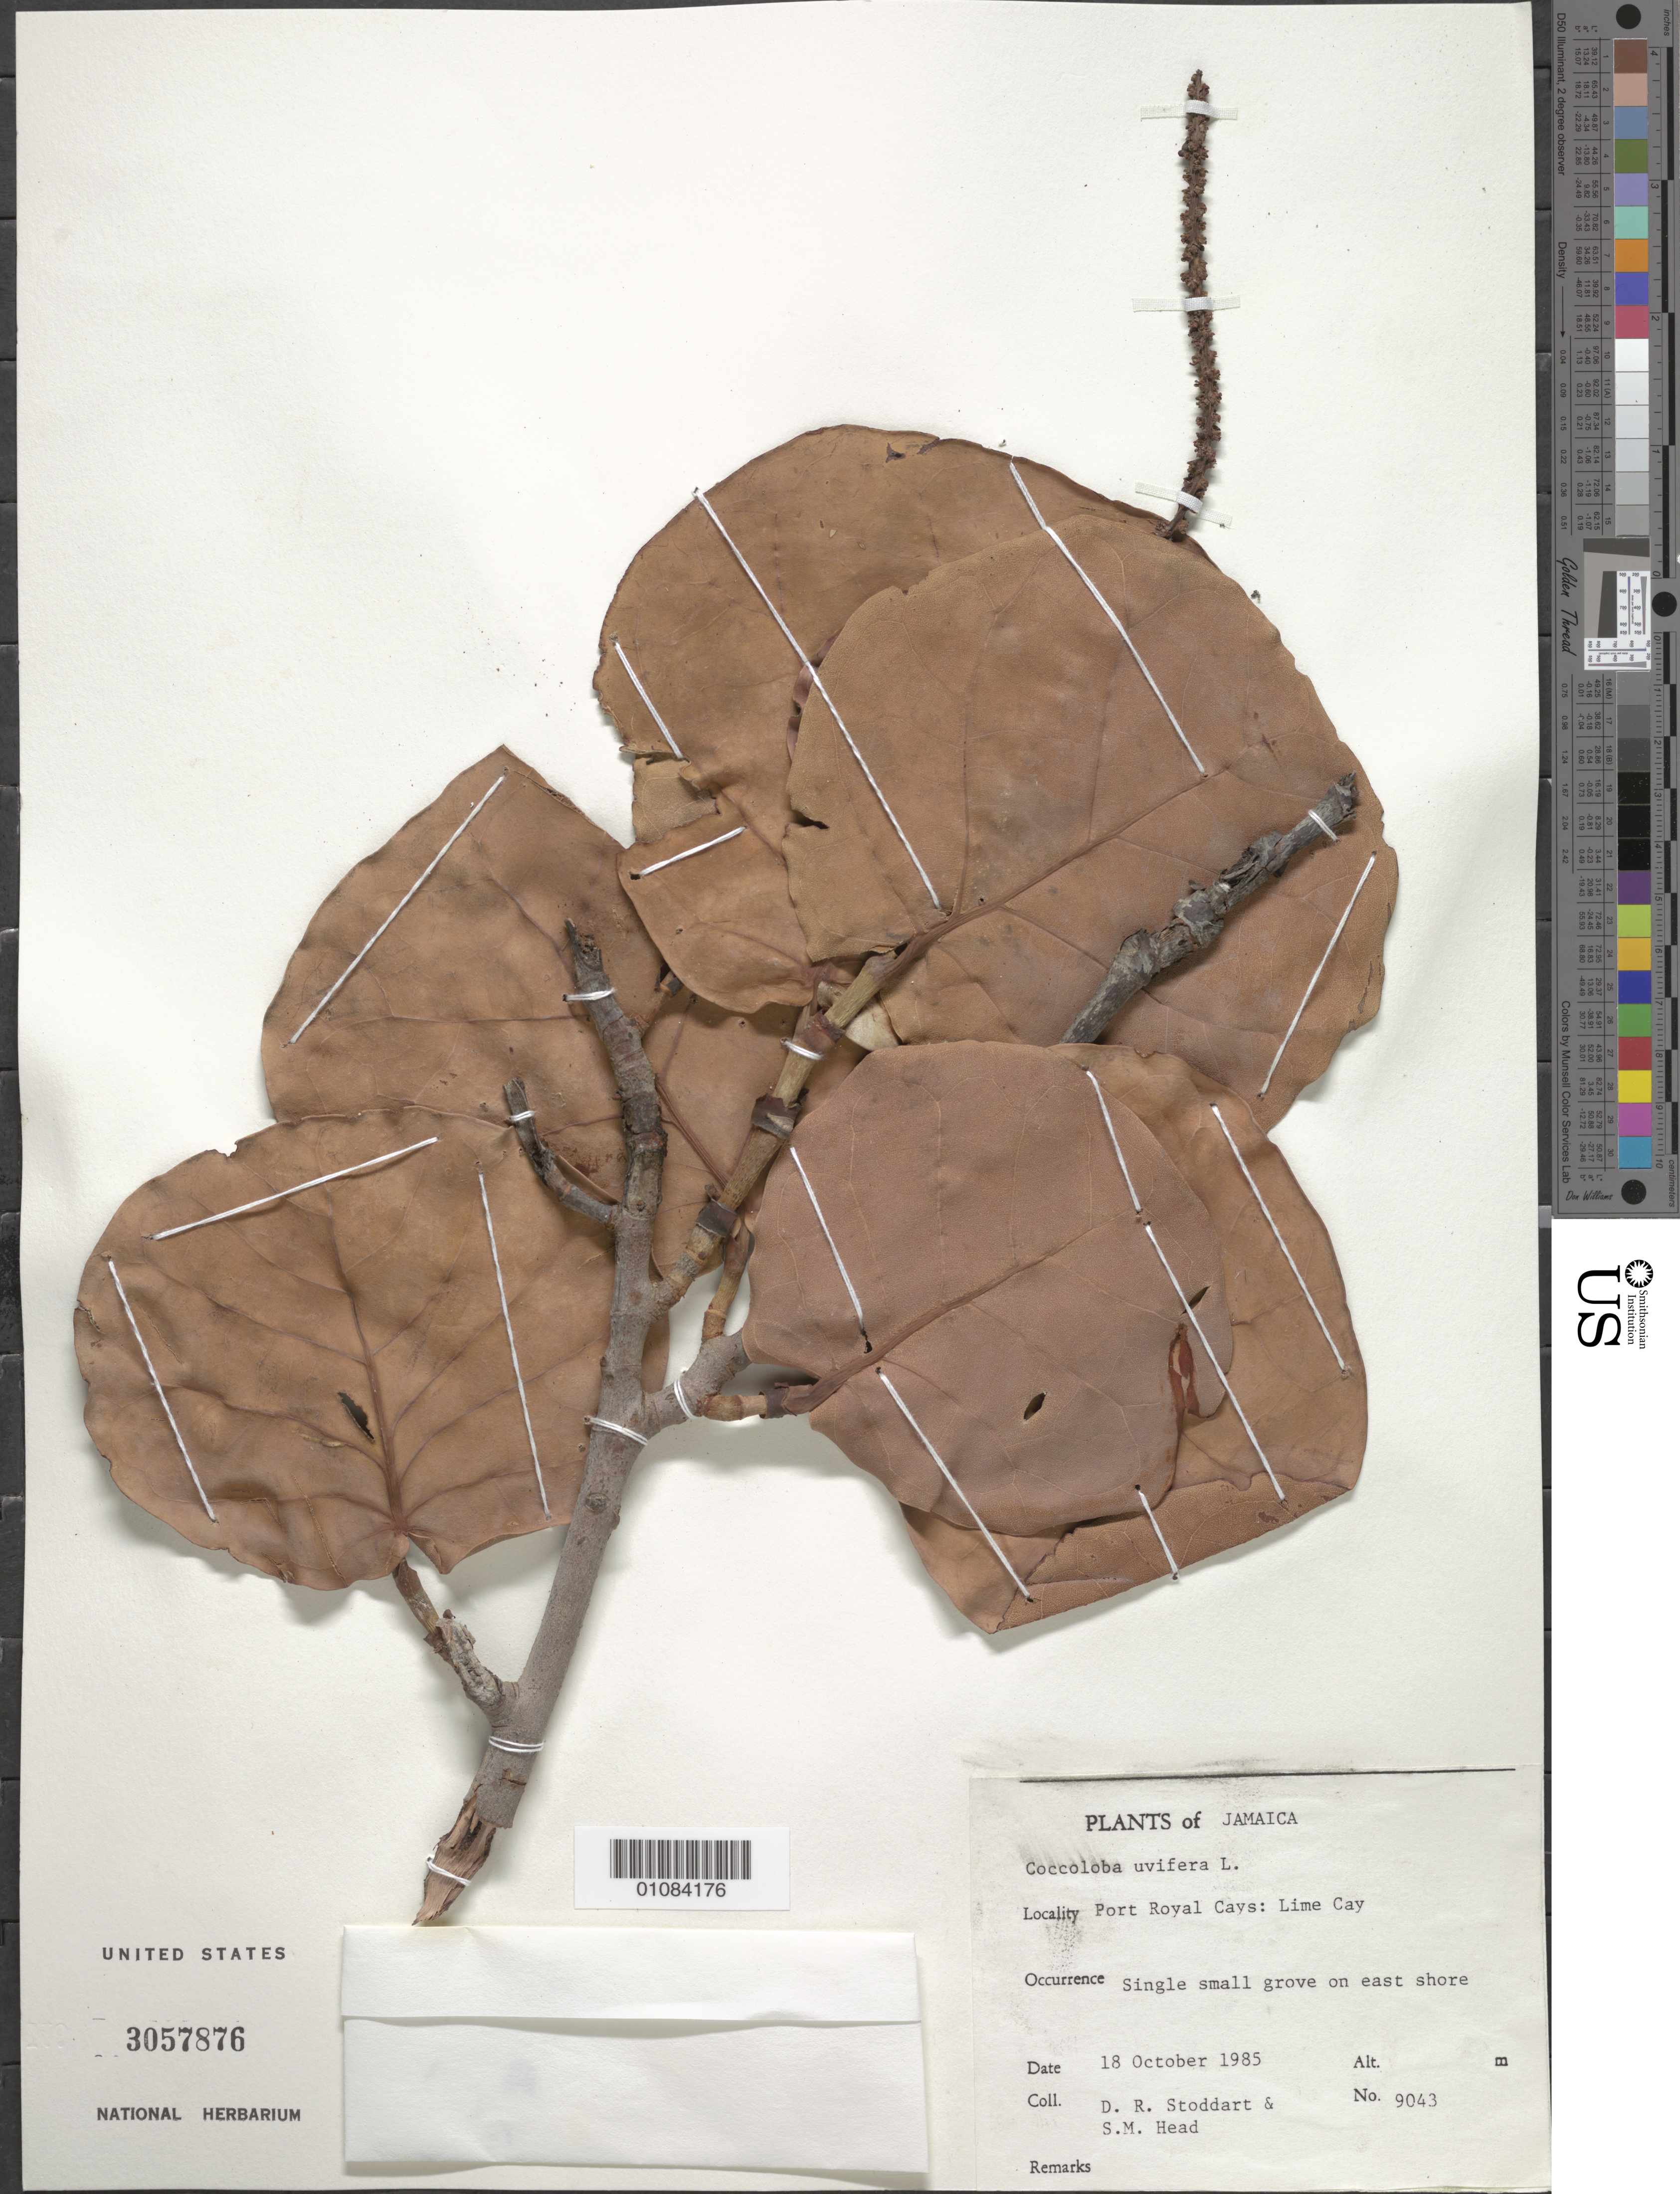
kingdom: Plantae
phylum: Tracheophyta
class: Magnoliopsida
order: Caryophyllales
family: Polygonaceae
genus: Coccoloba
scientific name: Coccoloba uvifera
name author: L.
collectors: D. R. Stoddart & S. Head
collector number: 9043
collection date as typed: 18 Oct 1985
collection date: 1985-10-18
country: Jamaica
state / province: Kingston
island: Jamaica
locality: Port Royal Cays: Lime Cay. Off coast.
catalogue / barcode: US 3057876